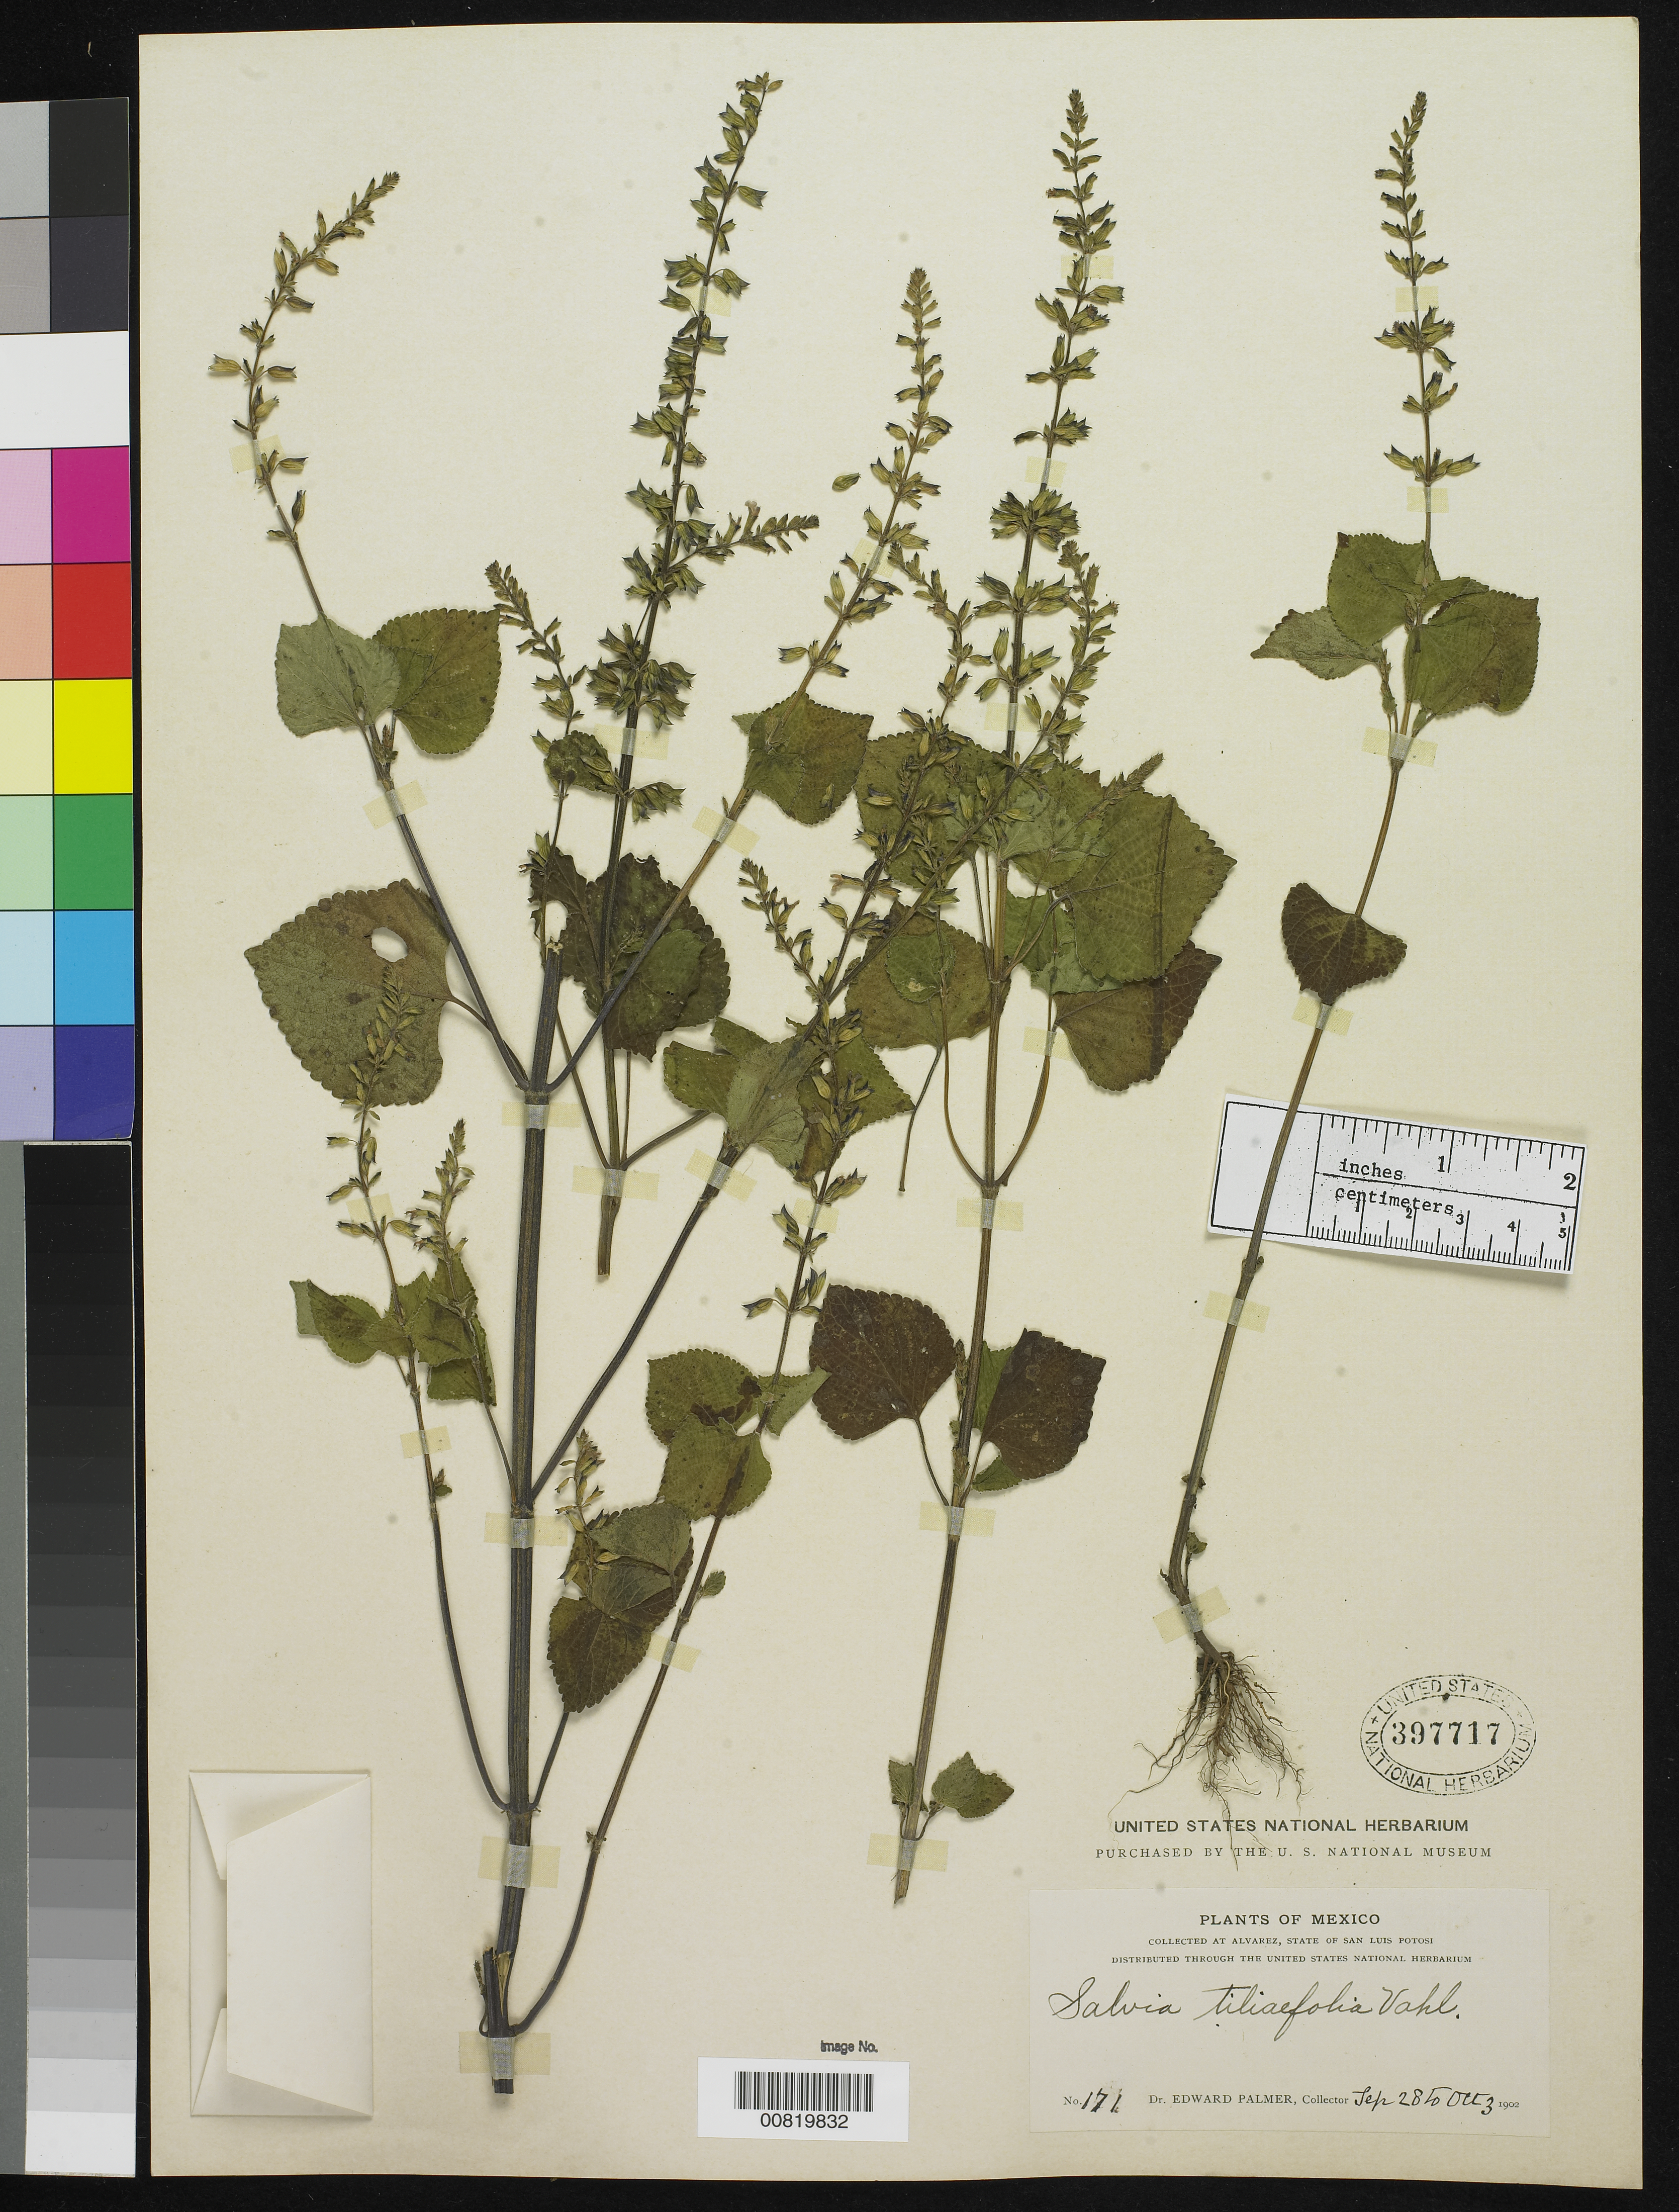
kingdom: Plantae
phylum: Tracheophyta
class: Magnoliopsida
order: Lamiales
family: Lamiaceae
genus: Salvia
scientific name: Salvia tiliaefolia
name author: Vahl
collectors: E. Palmer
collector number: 171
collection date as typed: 28 Sep 1903 to 03 Oct 1902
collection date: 1902-10-03/1903-09-28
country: Mexico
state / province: San Luis Potosí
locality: Alvarez, San Luis Potosí.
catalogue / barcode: US 397717